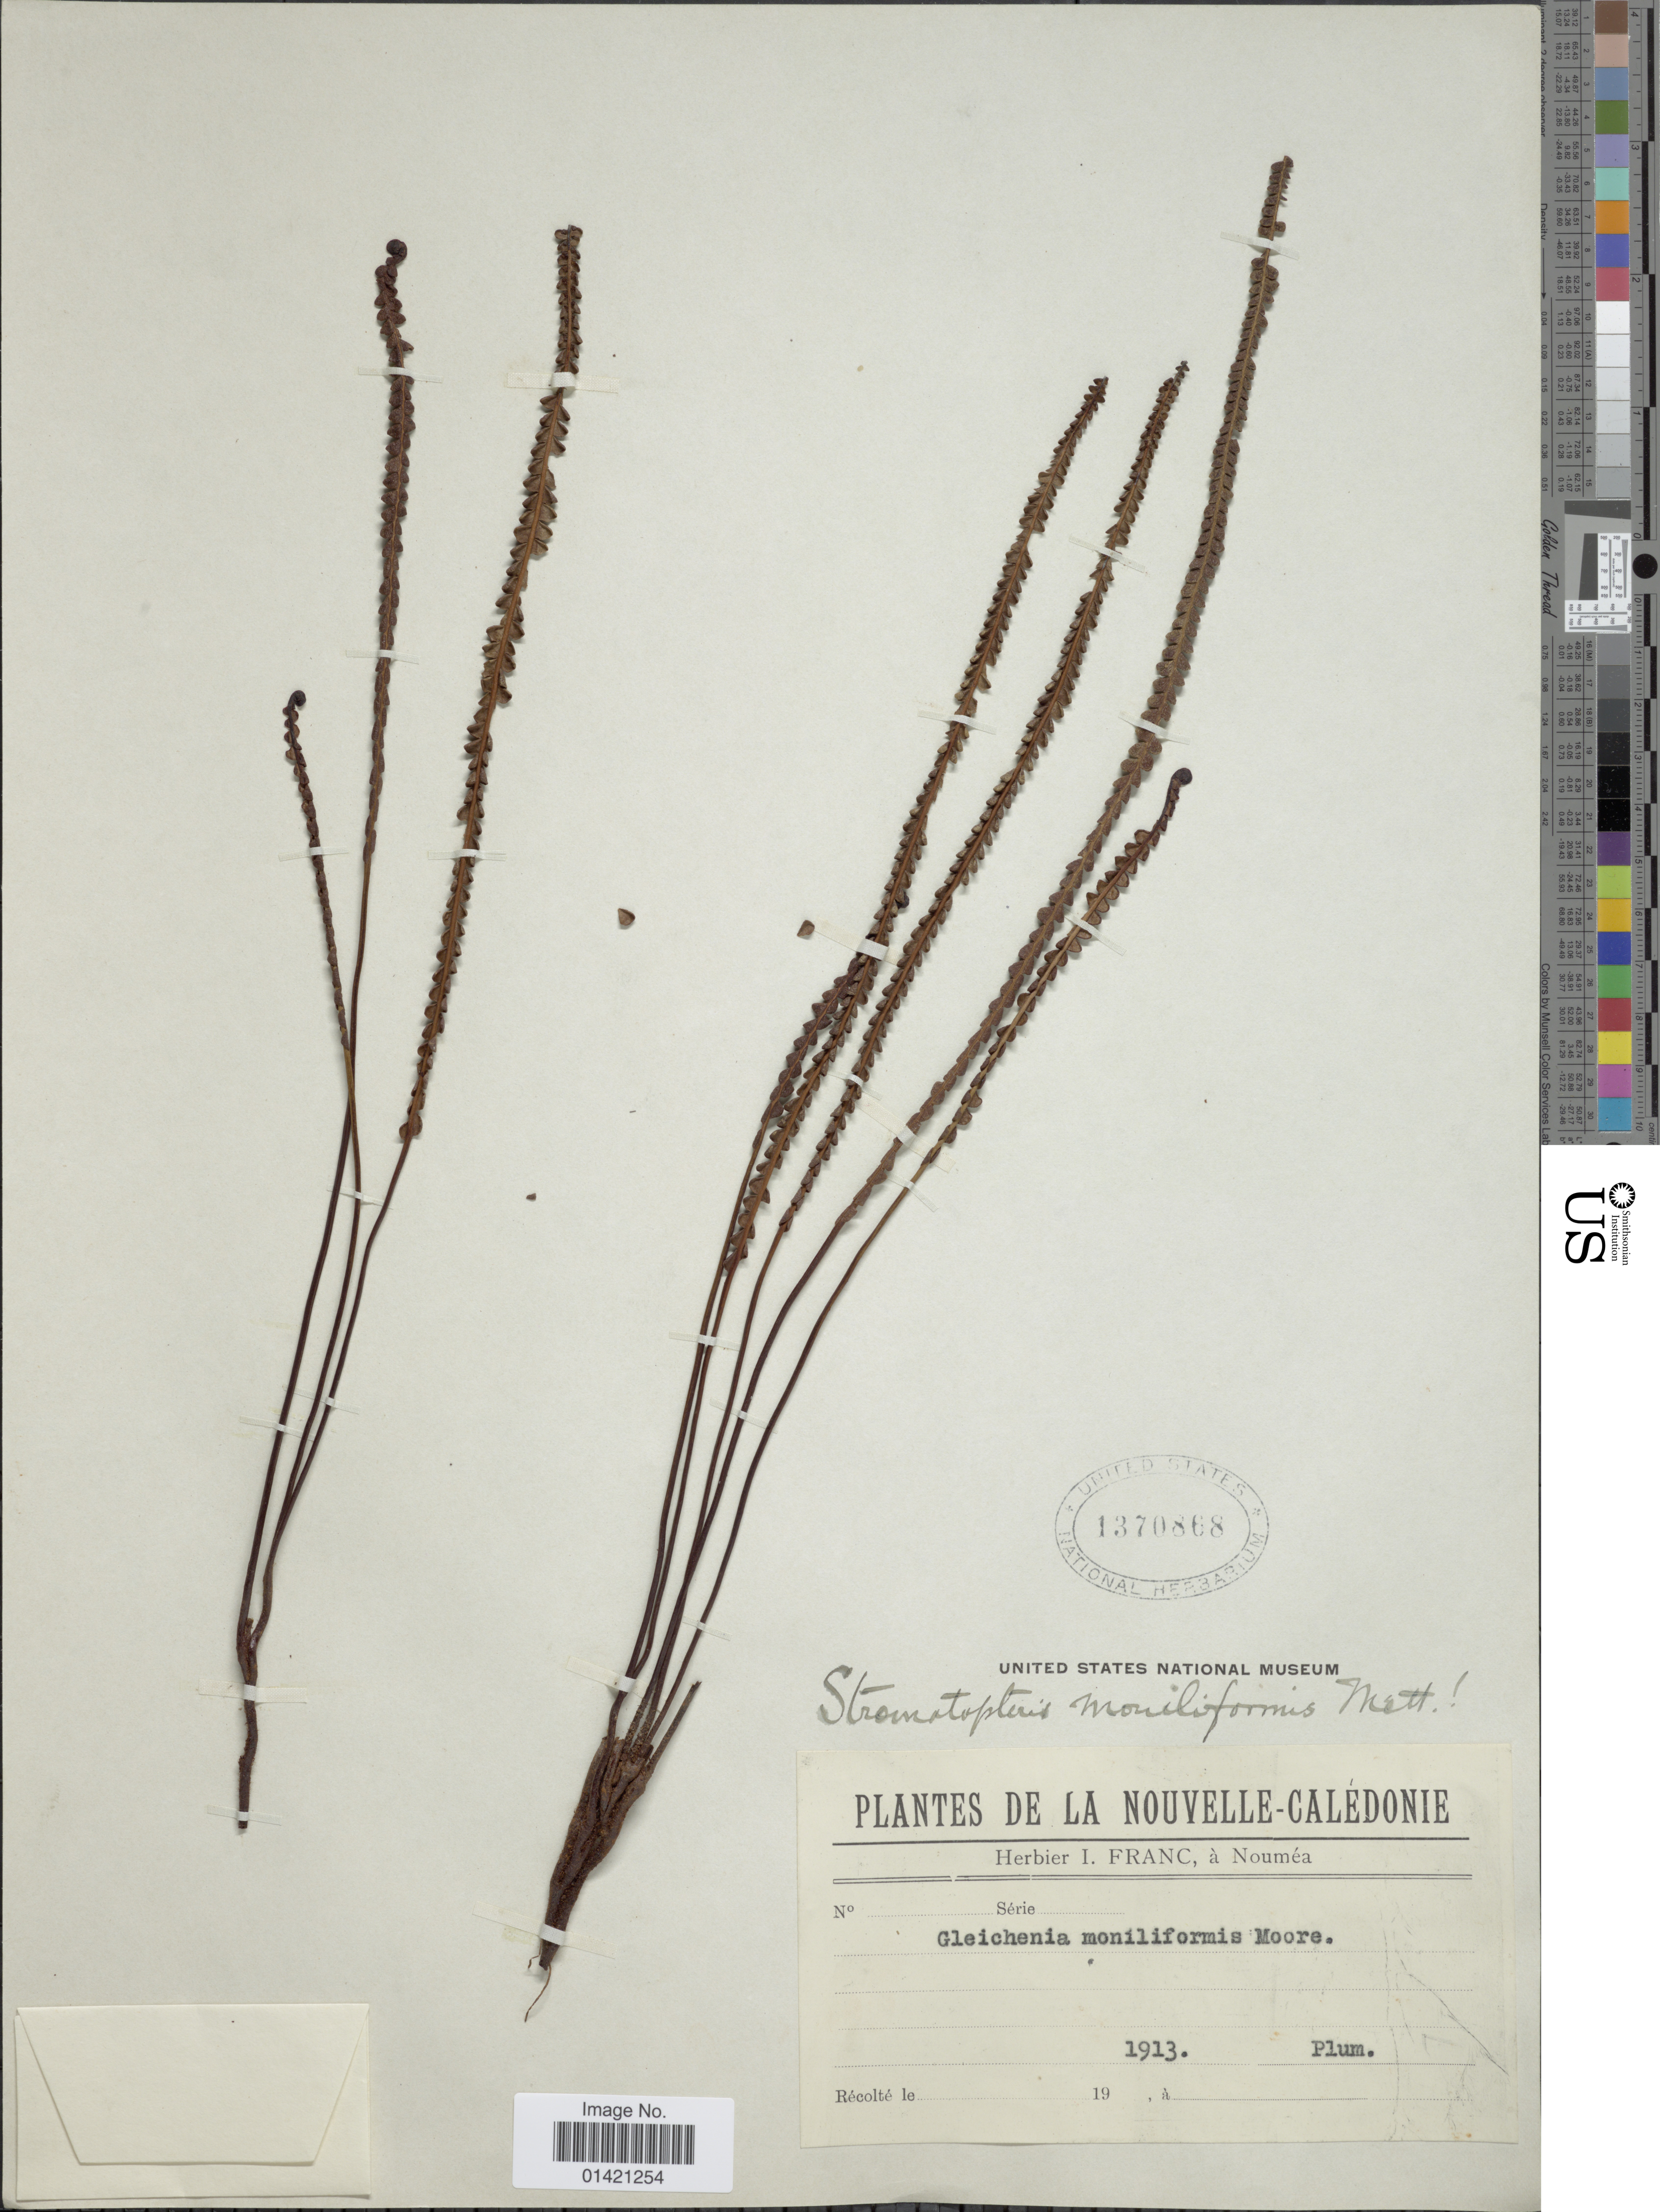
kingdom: Plantae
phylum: Tracheophyta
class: Polypodiopsida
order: Gleicheniales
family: Gleicheniaceae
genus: Stromatopteris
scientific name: Stromatopteris moniliformis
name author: Mett.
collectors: I. Franc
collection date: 1913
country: New Caledonia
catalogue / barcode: US 1370868